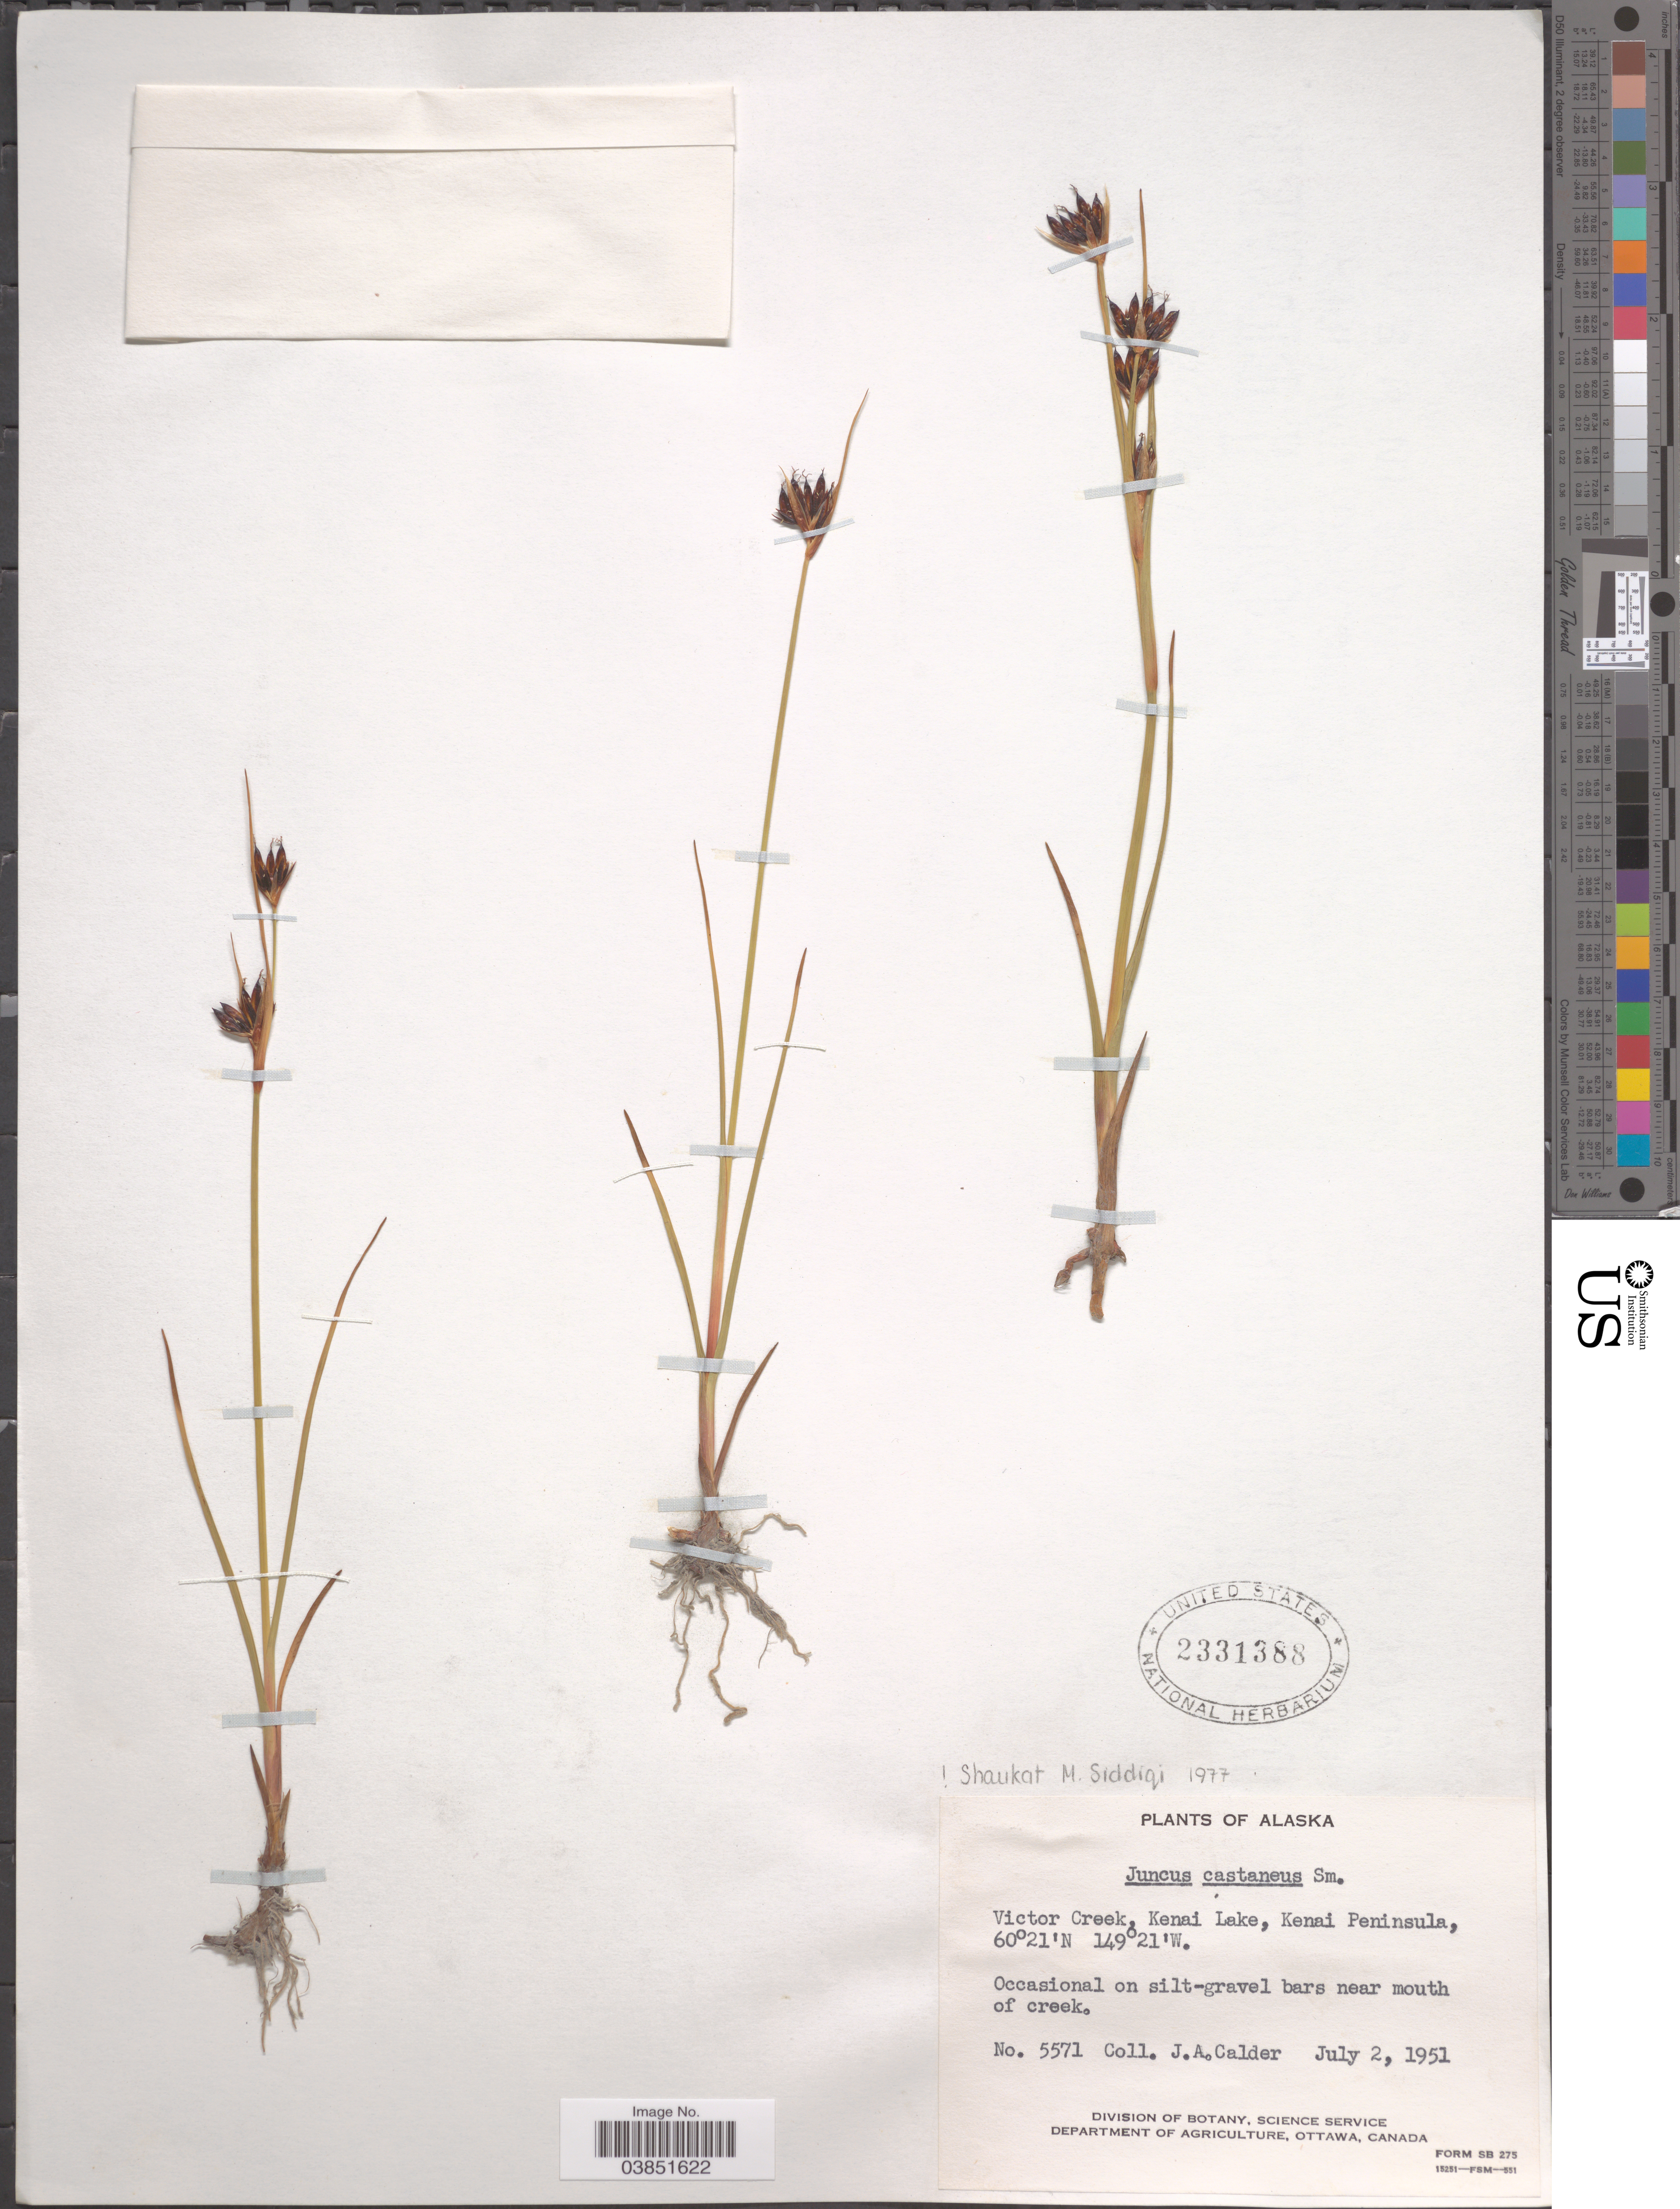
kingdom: Plantae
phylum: Tracheophyta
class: Liliopsida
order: Poales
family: Juncaceae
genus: Juncus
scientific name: Juncus castaneus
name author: Sm.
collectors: J. A. Calder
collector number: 5571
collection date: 1951-07-02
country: United States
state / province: Alaska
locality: Victor Creek, Kenai Lake, Kenai Peninsula. Near mouth of creek.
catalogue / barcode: US 2331388